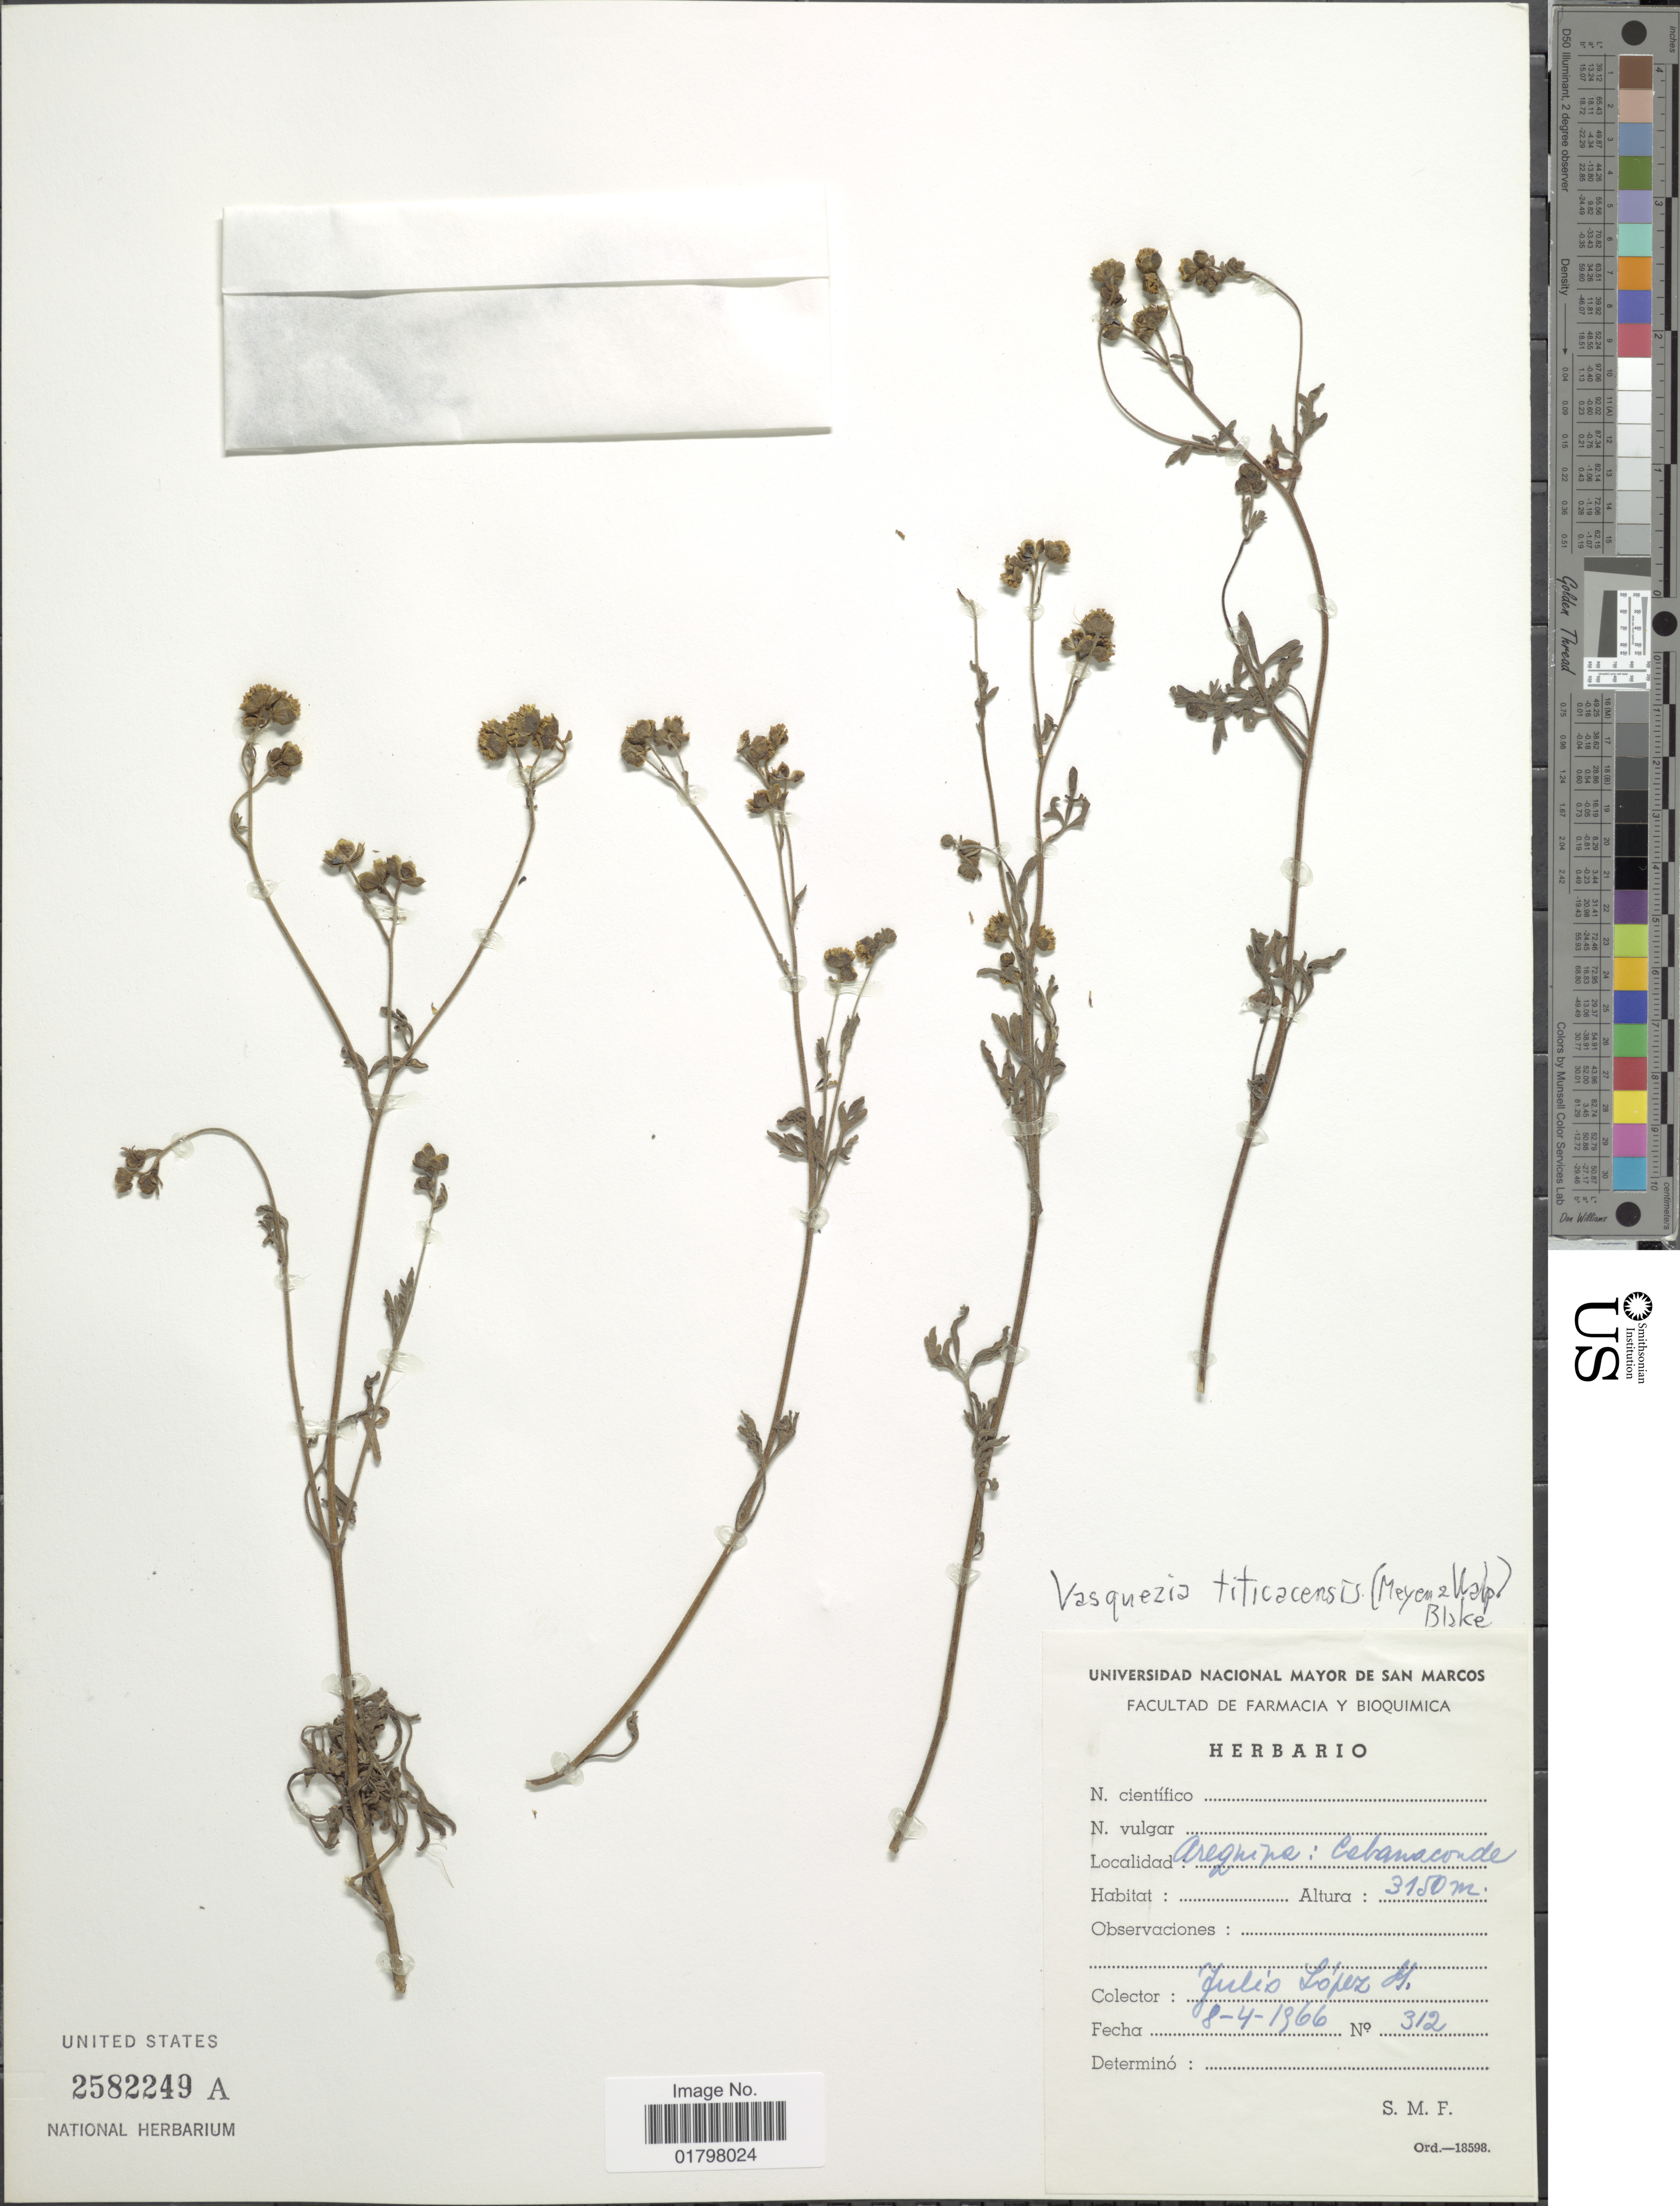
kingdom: Plantae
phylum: Tracheophyta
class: Magnoliopsida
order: Asterales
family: Asteraceae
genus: Vasquesia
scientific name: Vasquesia titicacensis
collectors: J. López G.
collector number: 312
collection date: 1966-04-08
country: Peru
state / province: Arequipa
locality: Cabanaconde, Arequipa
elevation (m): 3150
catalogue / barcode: US 2582249A